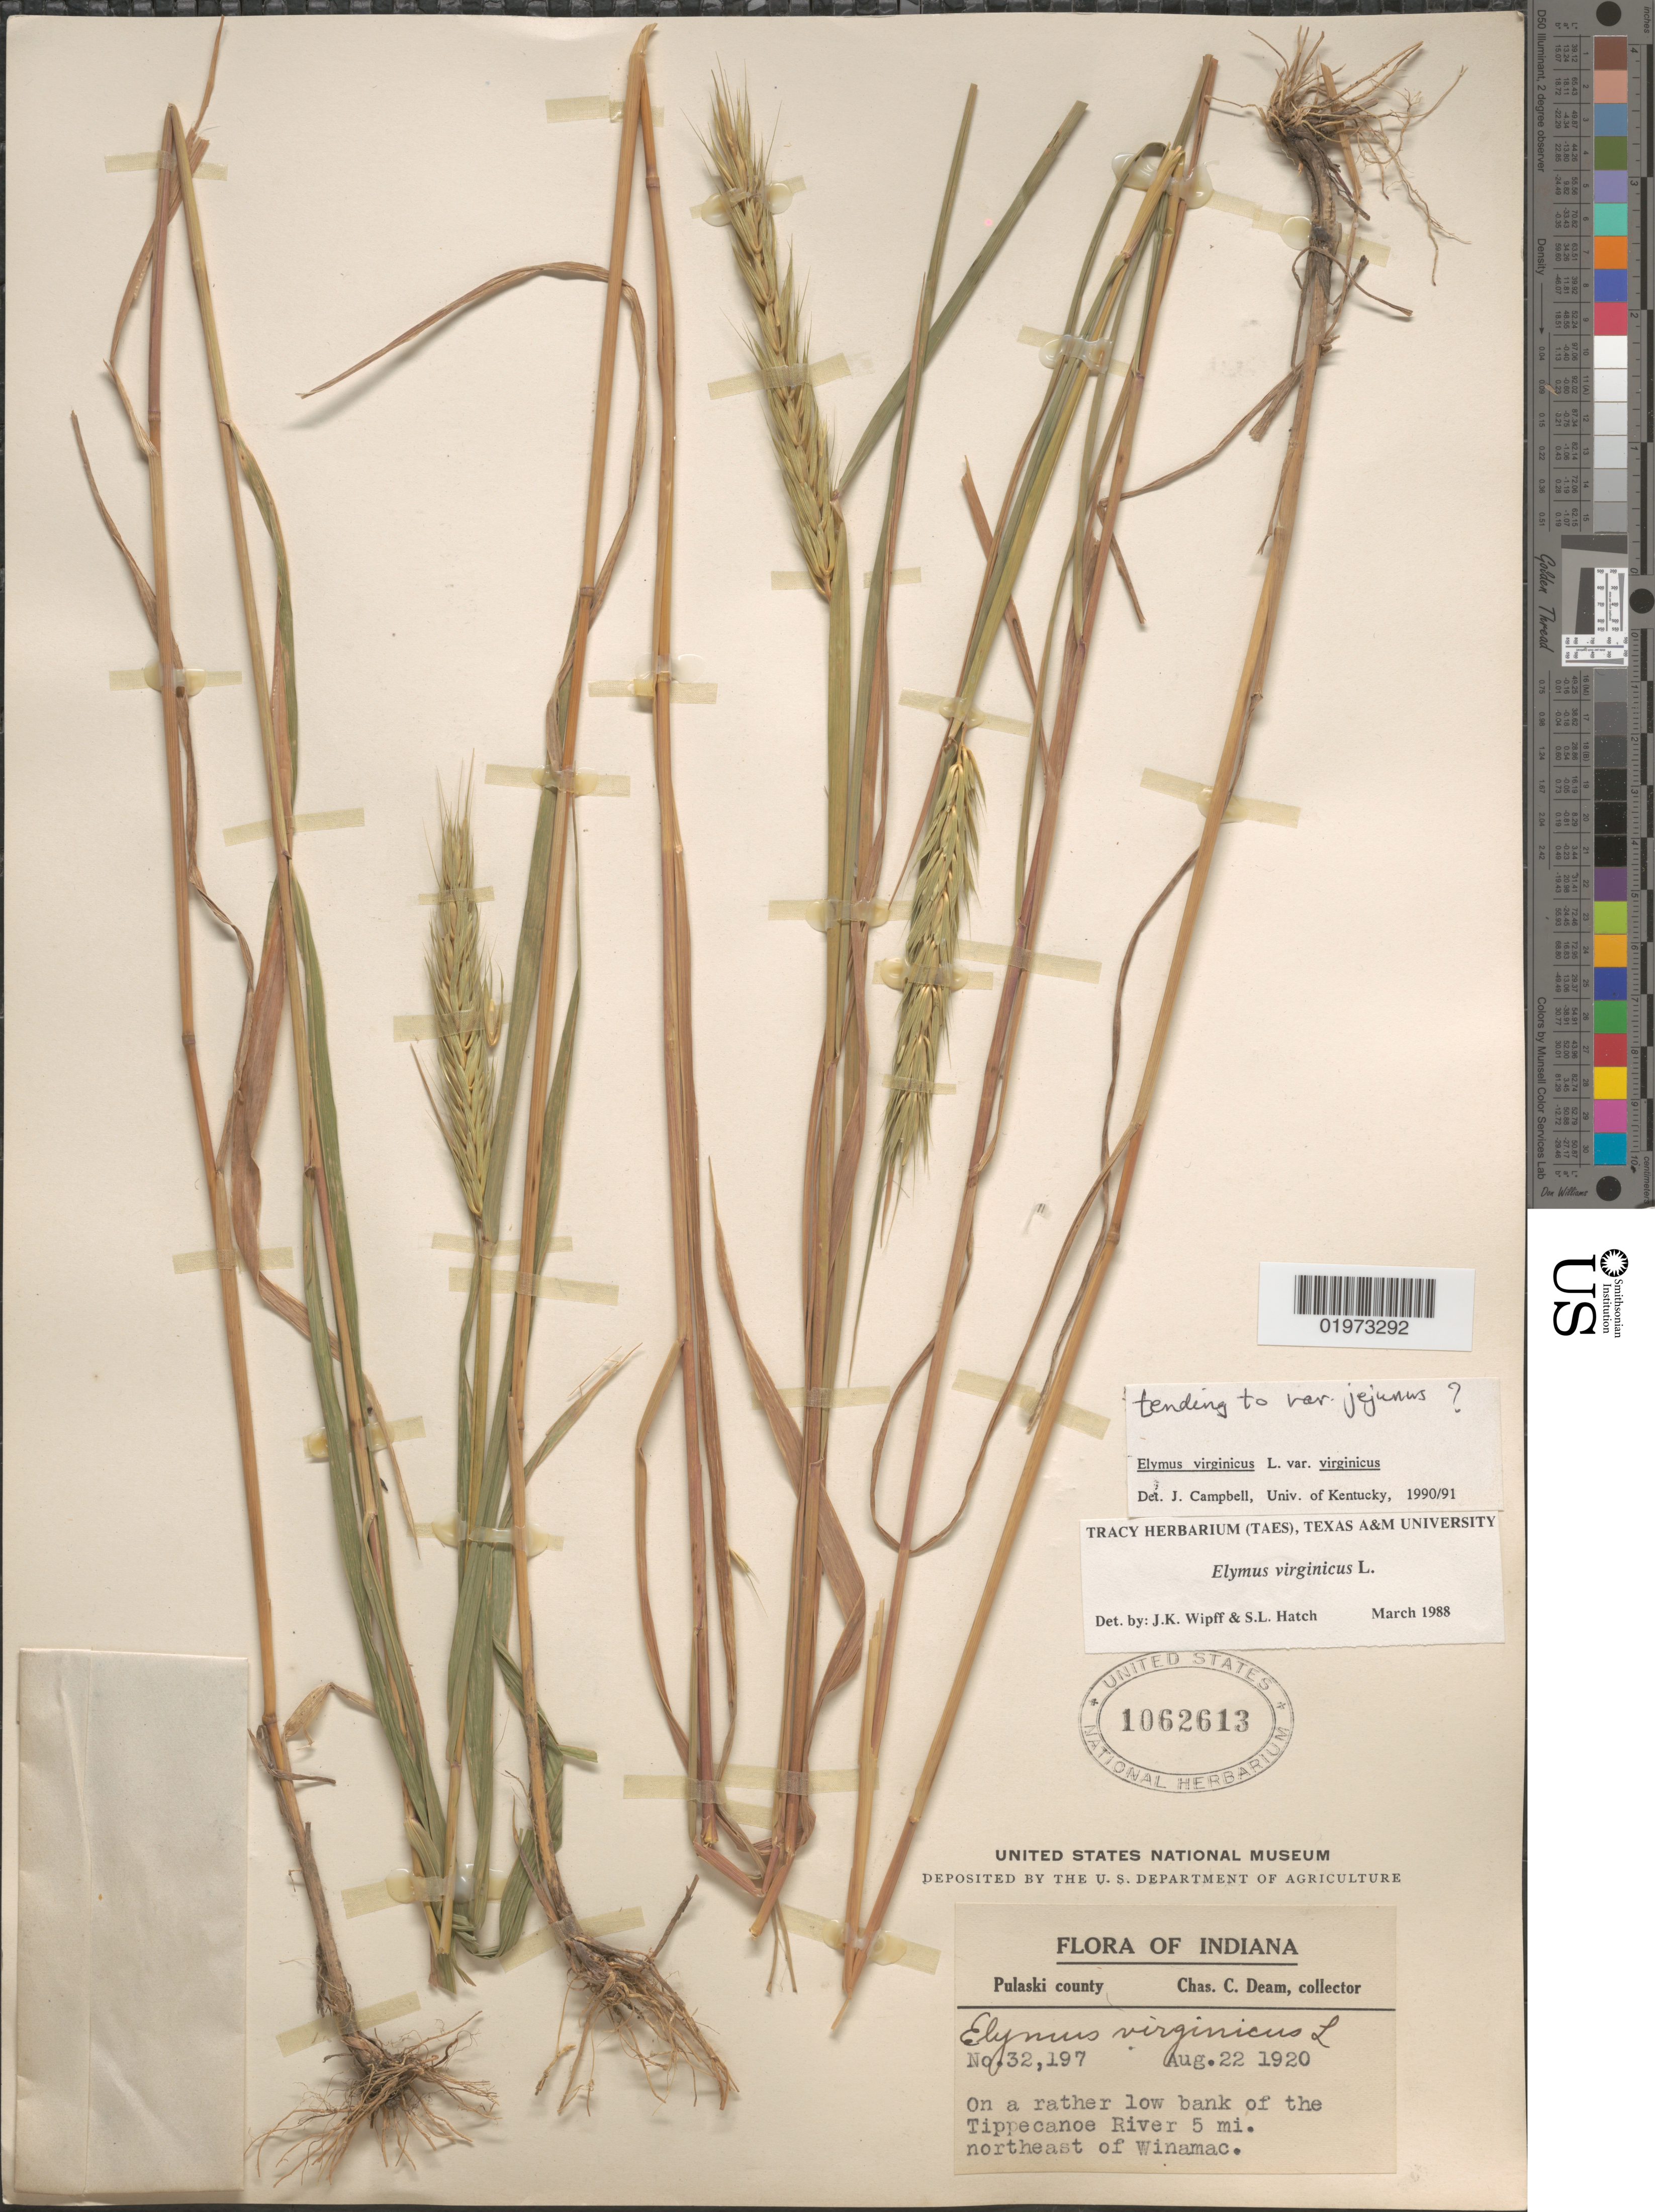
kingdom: Plantae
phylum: Tracheophyta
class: Liliopsida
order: Poales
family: Poaceae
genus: Elymus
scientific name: Elymus virginicus var. virginicus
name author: L.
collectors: C. C. Deam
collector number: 32197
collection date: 1920-08-22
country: United States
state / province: Indiana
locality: Pulaski county. On a rather low bank of the Tippecanoe River 5 mi. northeast of Winamac.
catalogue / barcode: US 1062613